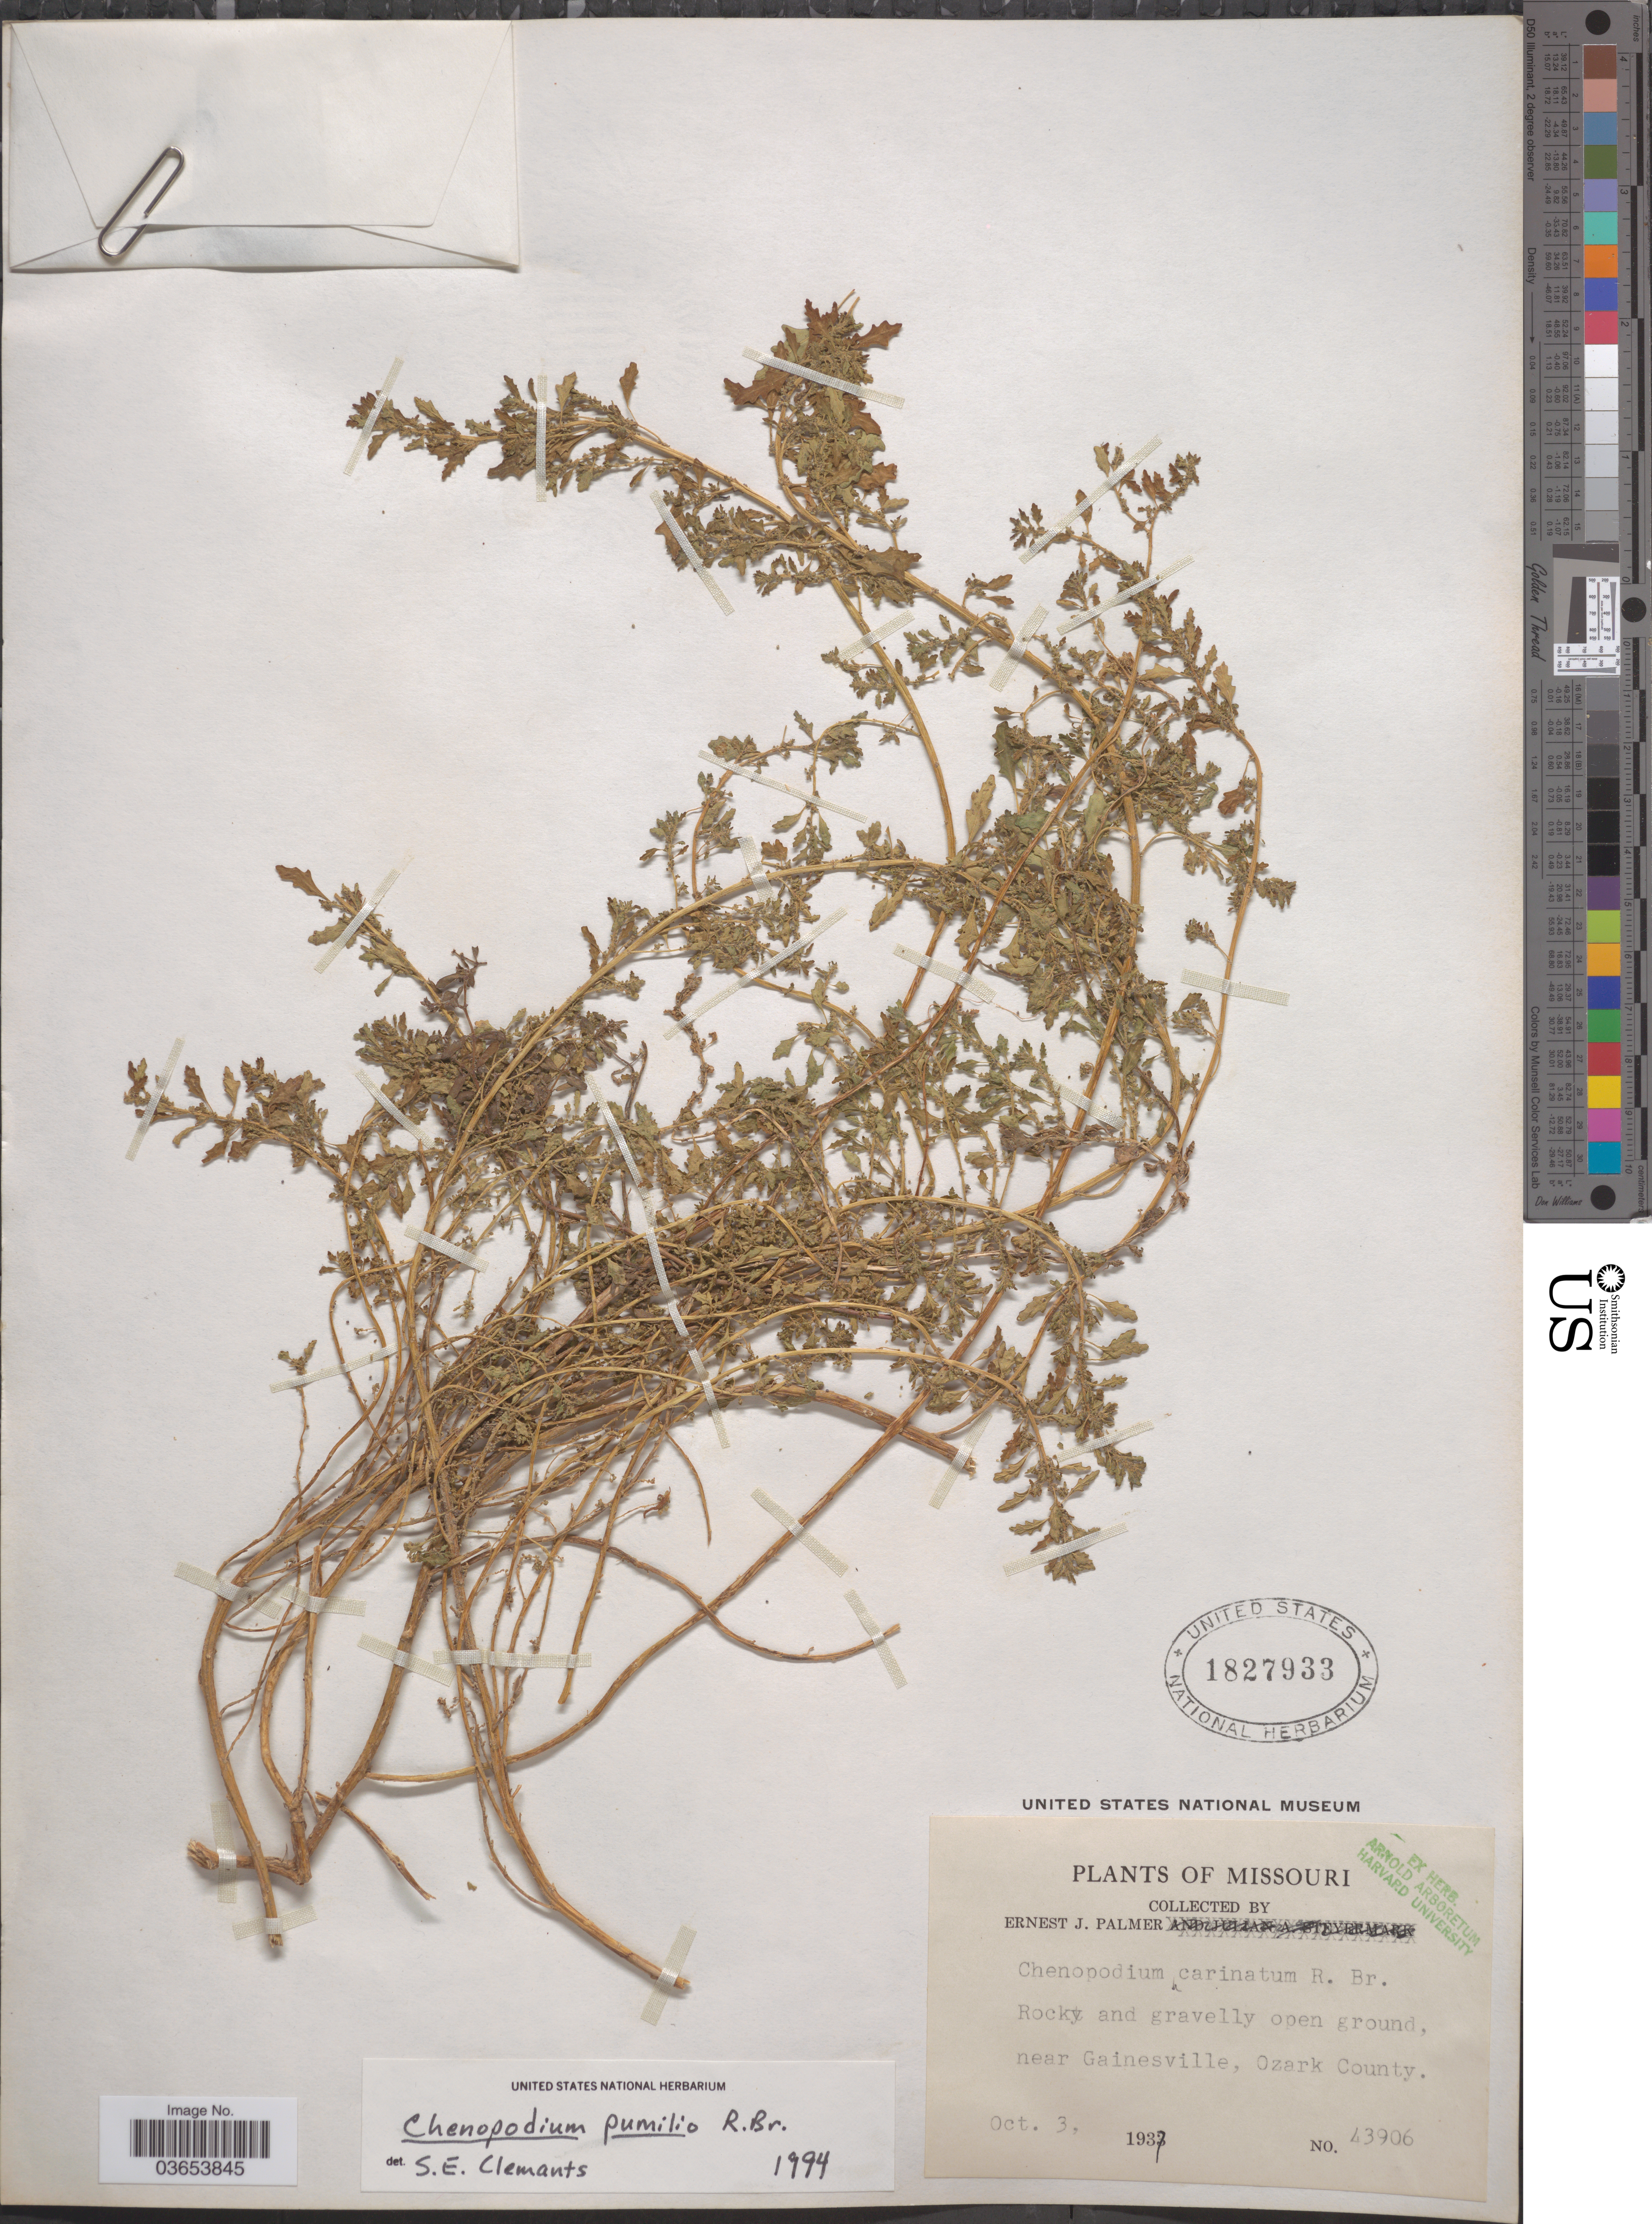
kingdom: Plantae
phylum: Tracheophyta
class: Magnoliopsida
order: Caryophyllales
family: Amaranthaceae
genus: Chenopodium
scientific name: Chenopodium pumilio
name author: R. Br.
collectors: E. J. Palmer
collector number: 43906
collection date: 1937-10-03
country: United States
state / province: Missouri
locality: Near Gainesville, Ozark County.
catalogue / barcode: US 1827933